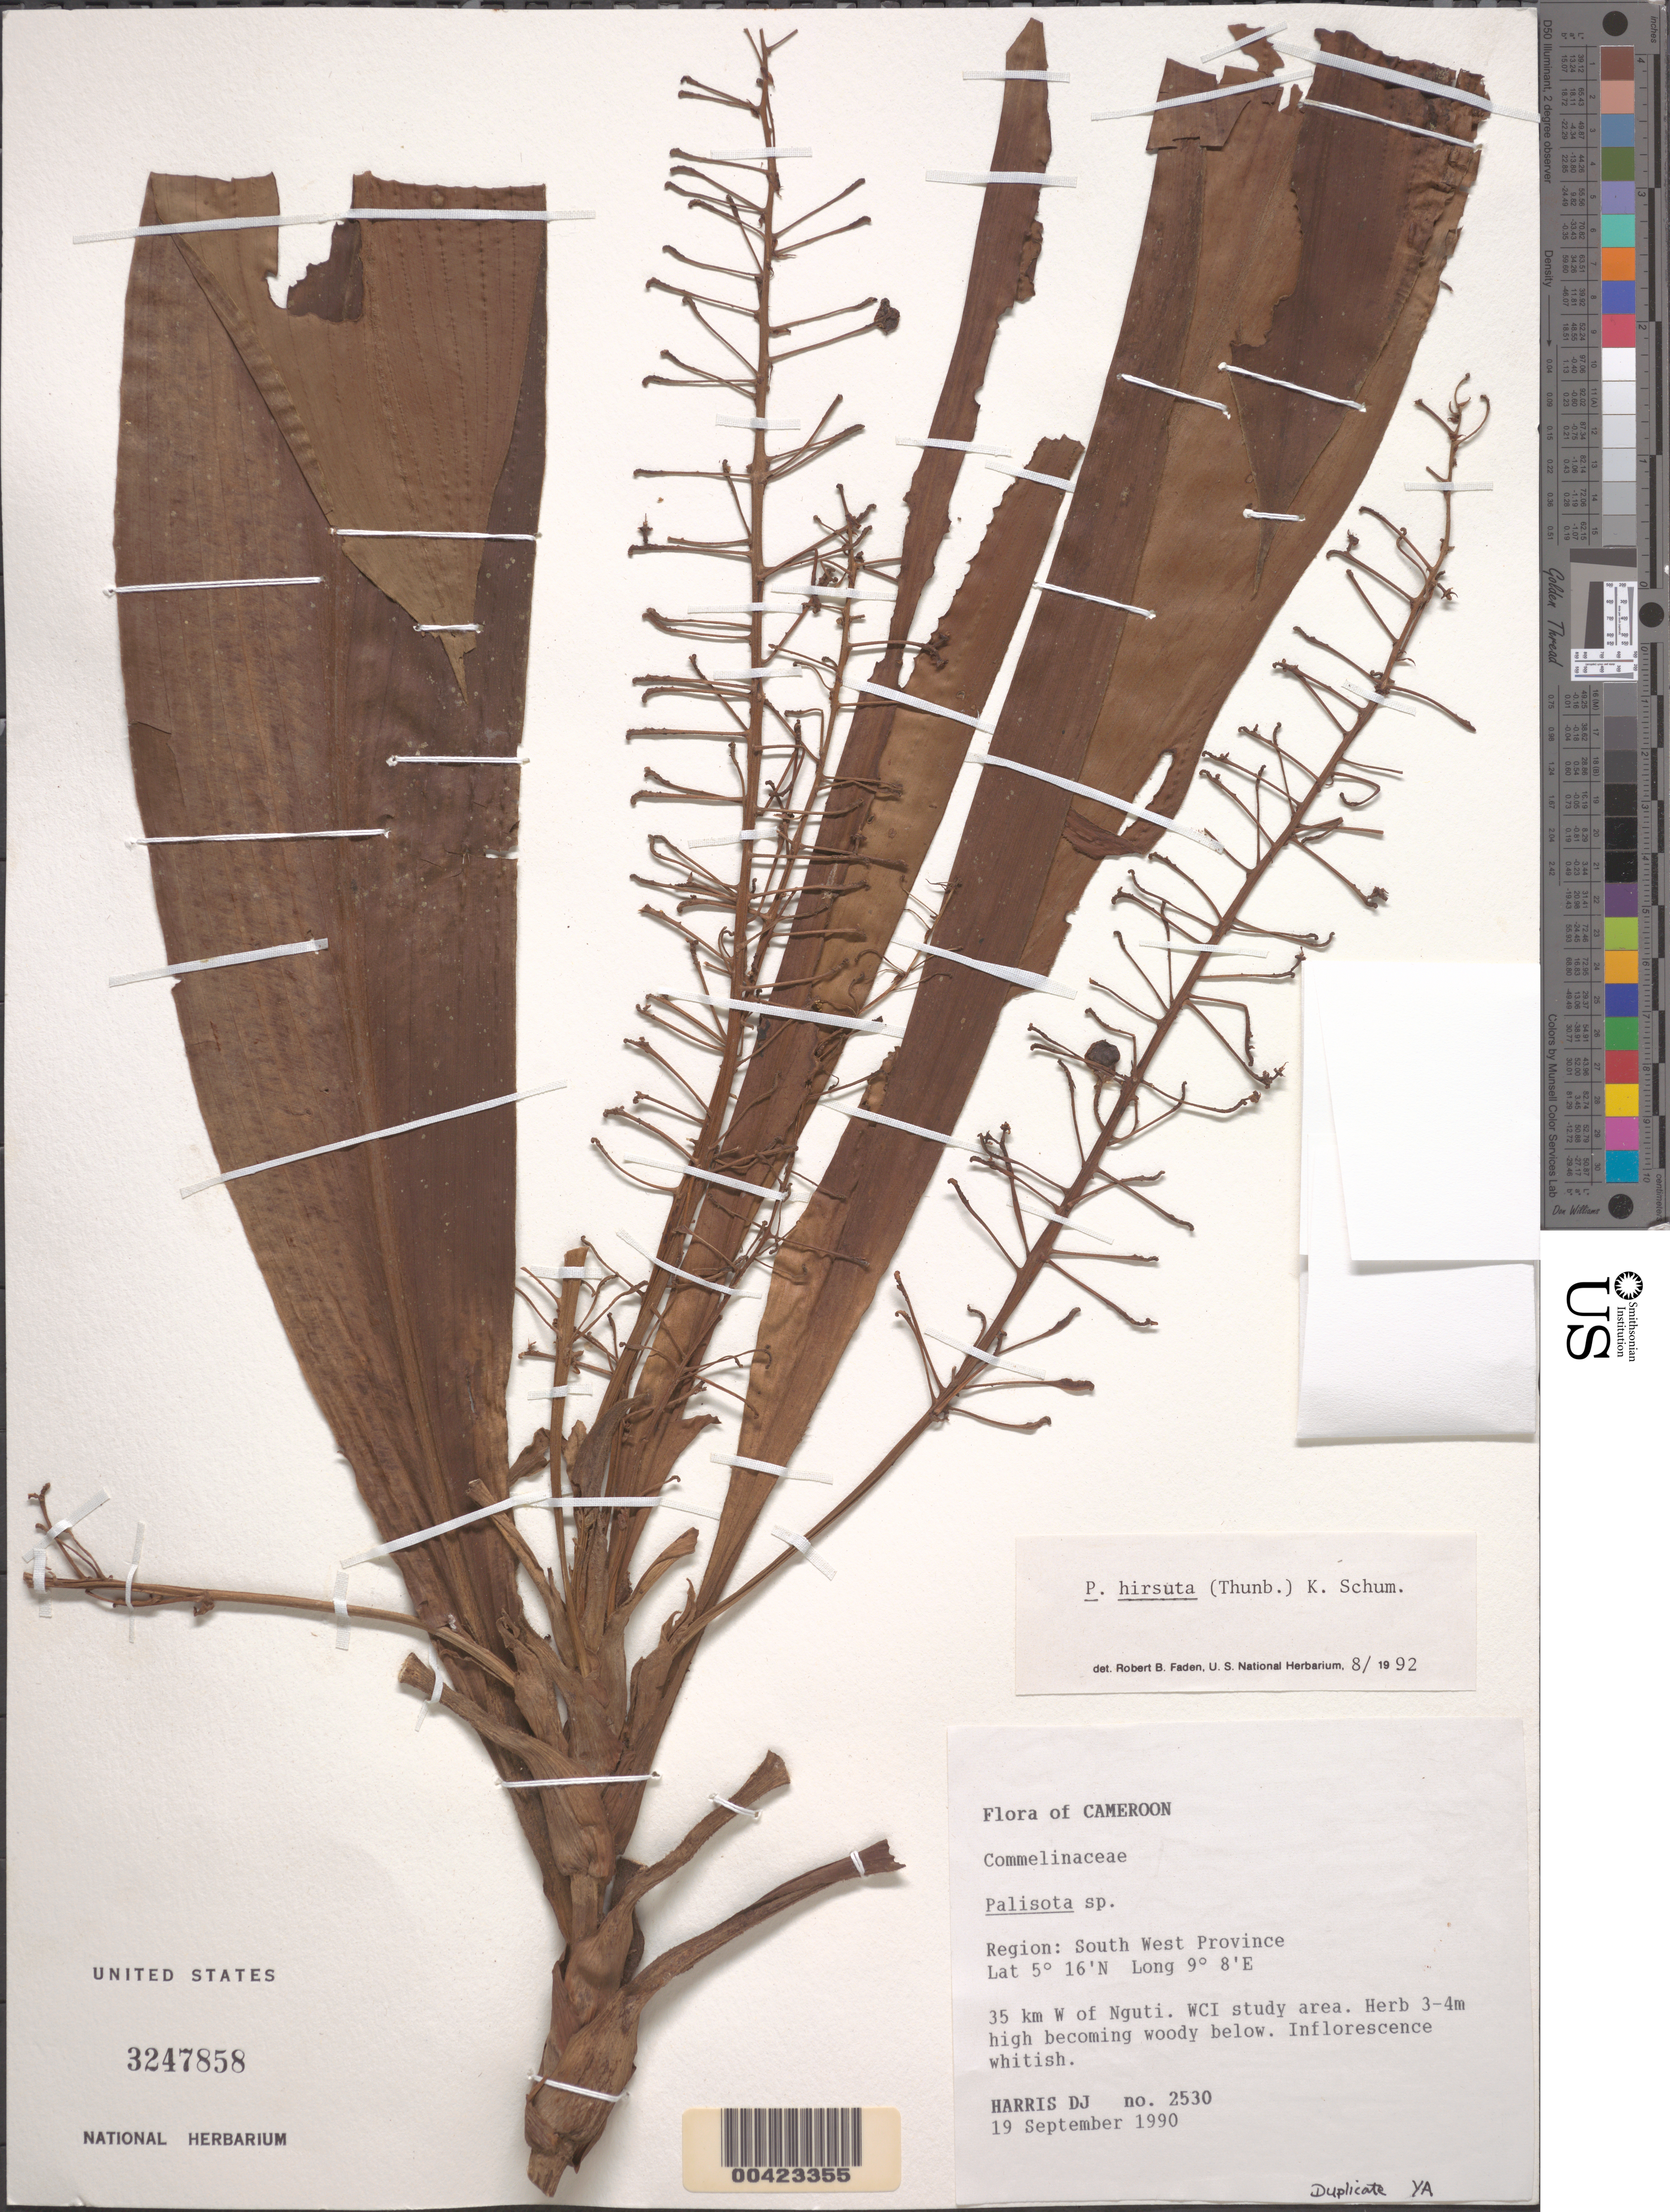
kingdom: Plantae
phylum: Tracheophyta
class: Liliopsida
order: Commelinales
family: Commelinaceae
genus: Palisota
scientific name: Palisota hirsuta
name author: (Thunb.) K. Schum.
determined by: Faden, Robert B., (US), Smithsonian Institution - National Museum of Natural History (UNITED STATES)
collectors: D. J. Harris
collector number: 2530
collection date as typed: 19 Sep 1990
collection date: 1990-09-19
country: Cameroon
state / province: Sud-Ouest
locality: W of nguti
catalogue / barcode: US 3247858